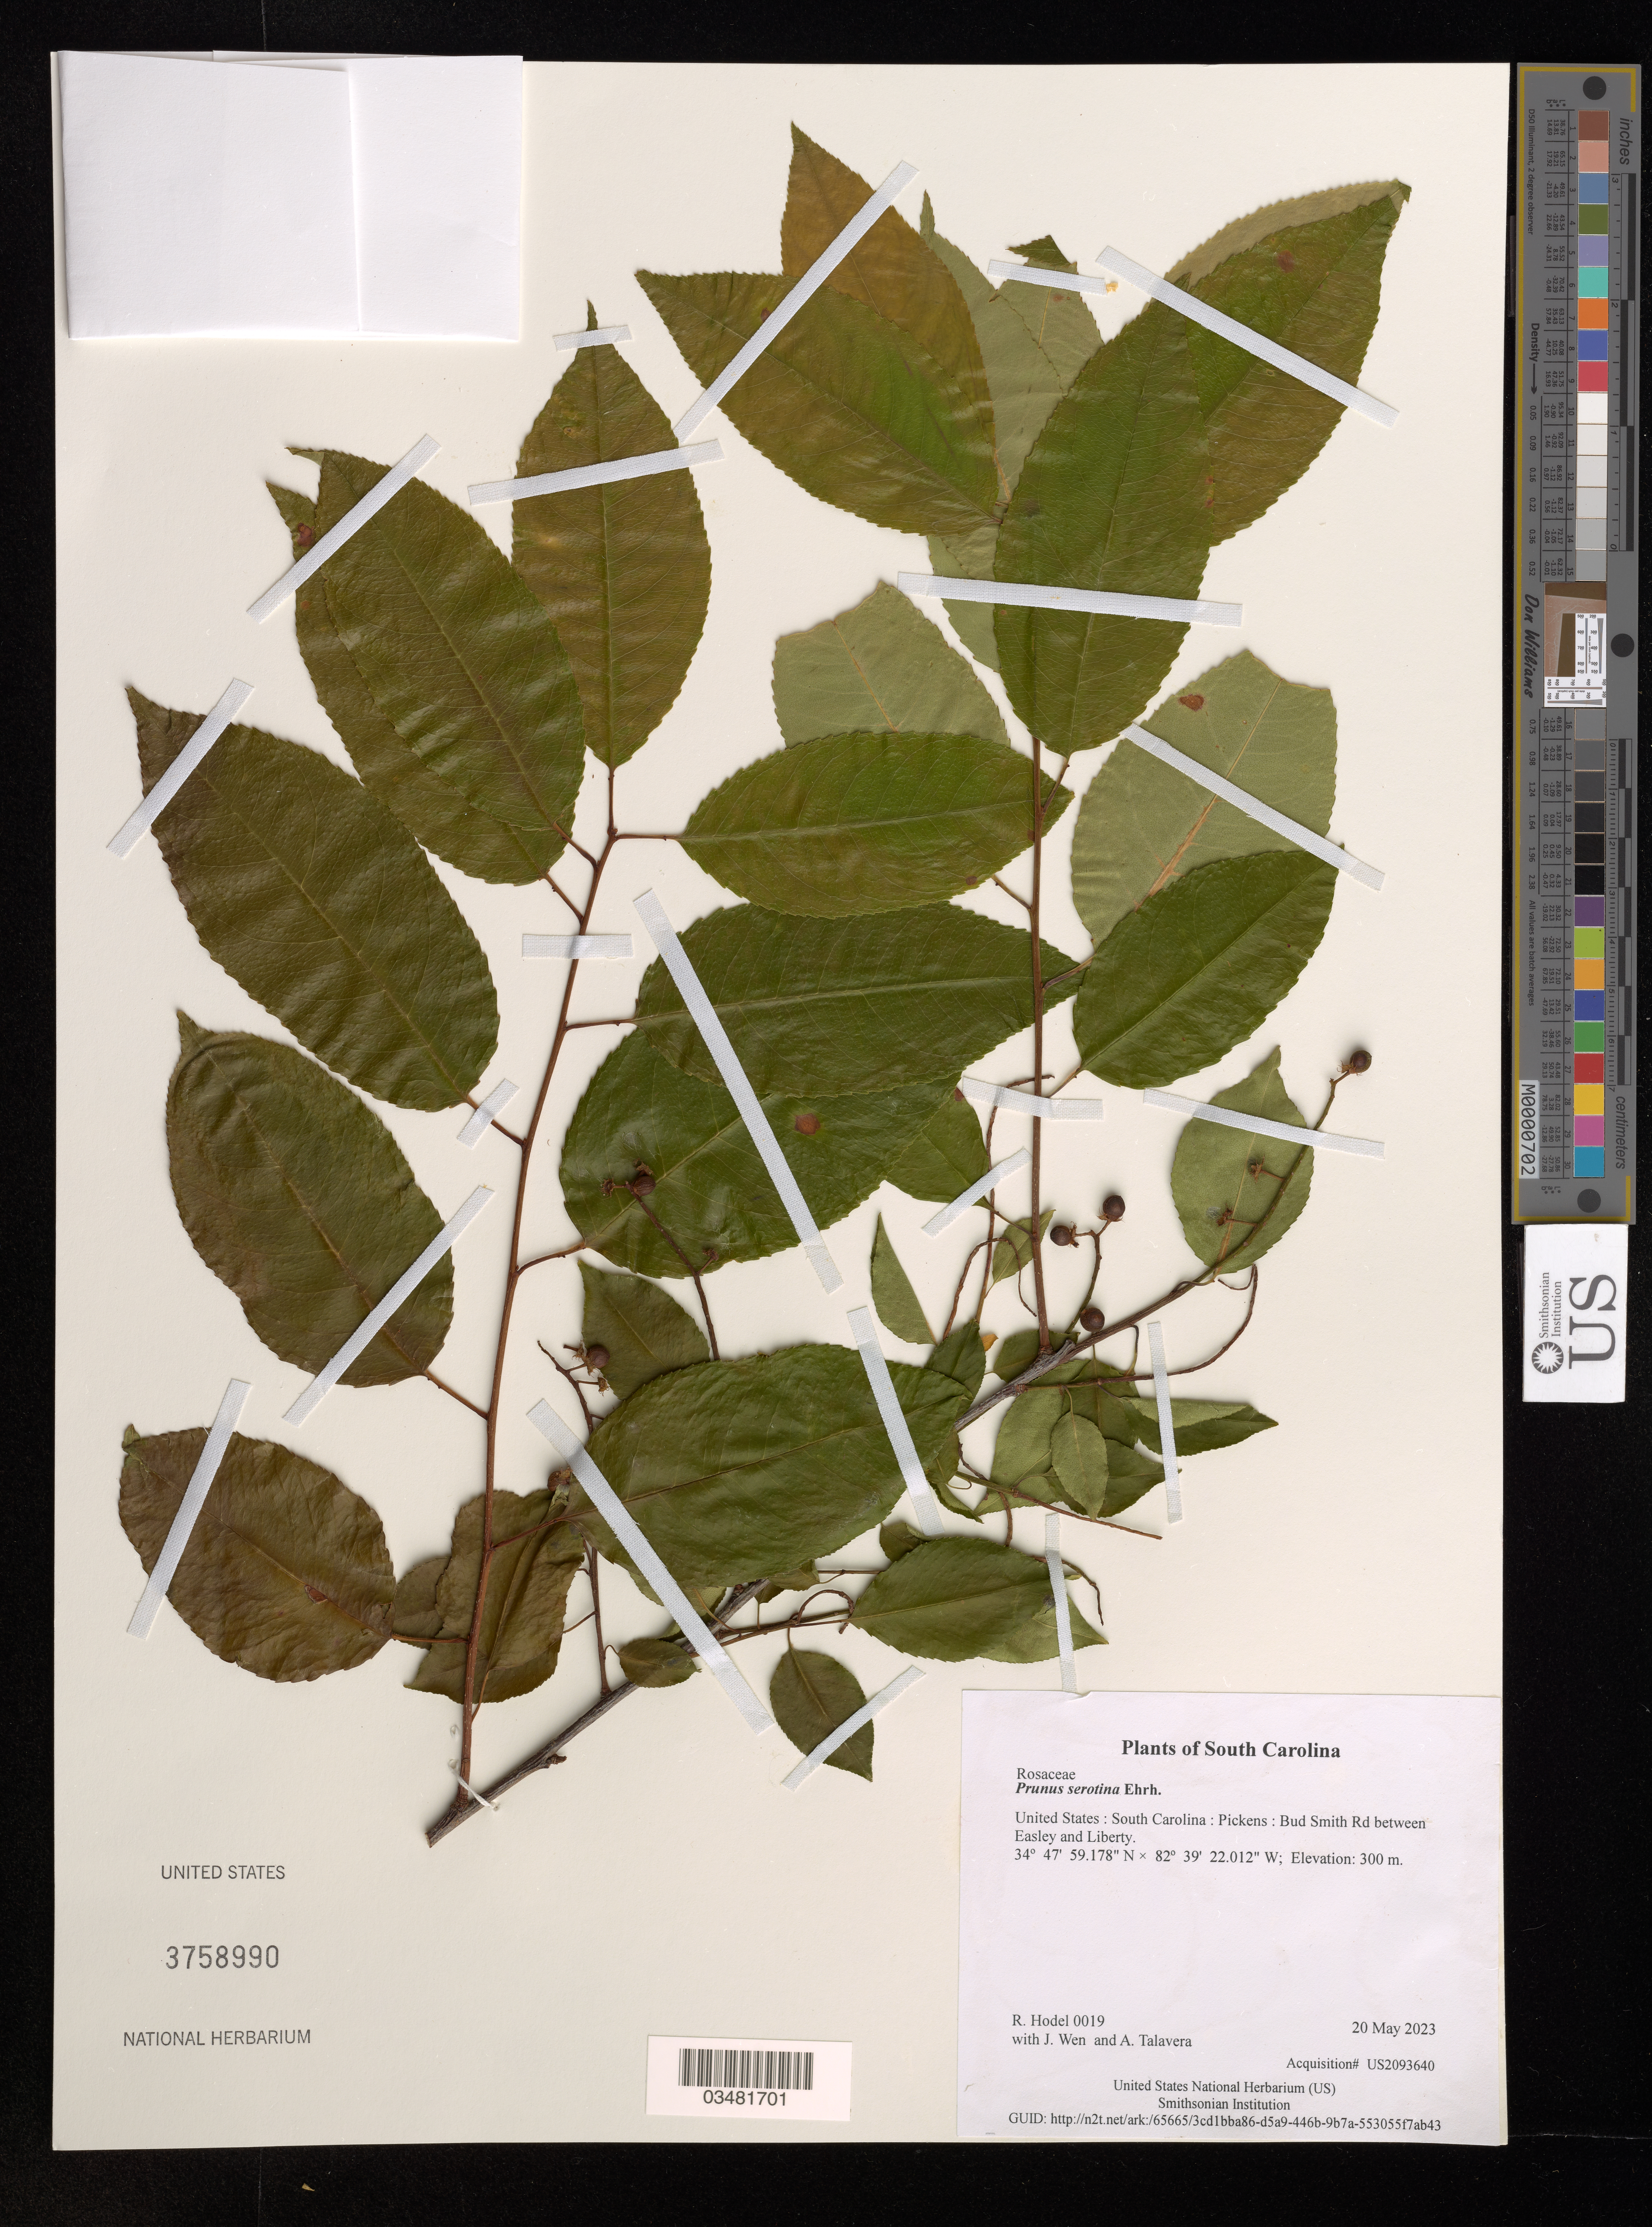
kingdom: Plantae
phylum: Tracheophyta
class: Magnoliopsida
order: Rosales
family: Rosaceae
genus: Prunus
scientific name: Prunus serotina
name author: Ehrh.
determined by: Hodel, Richard G. J.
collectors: R. Hodel, J. Wen & A. Talavera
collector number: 0019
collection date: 2023-05-20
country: United States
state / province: South Carolina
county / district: Pickens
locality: Bud Smith Rd between Easley and Liberty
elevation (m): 300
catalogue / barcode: US 3758990